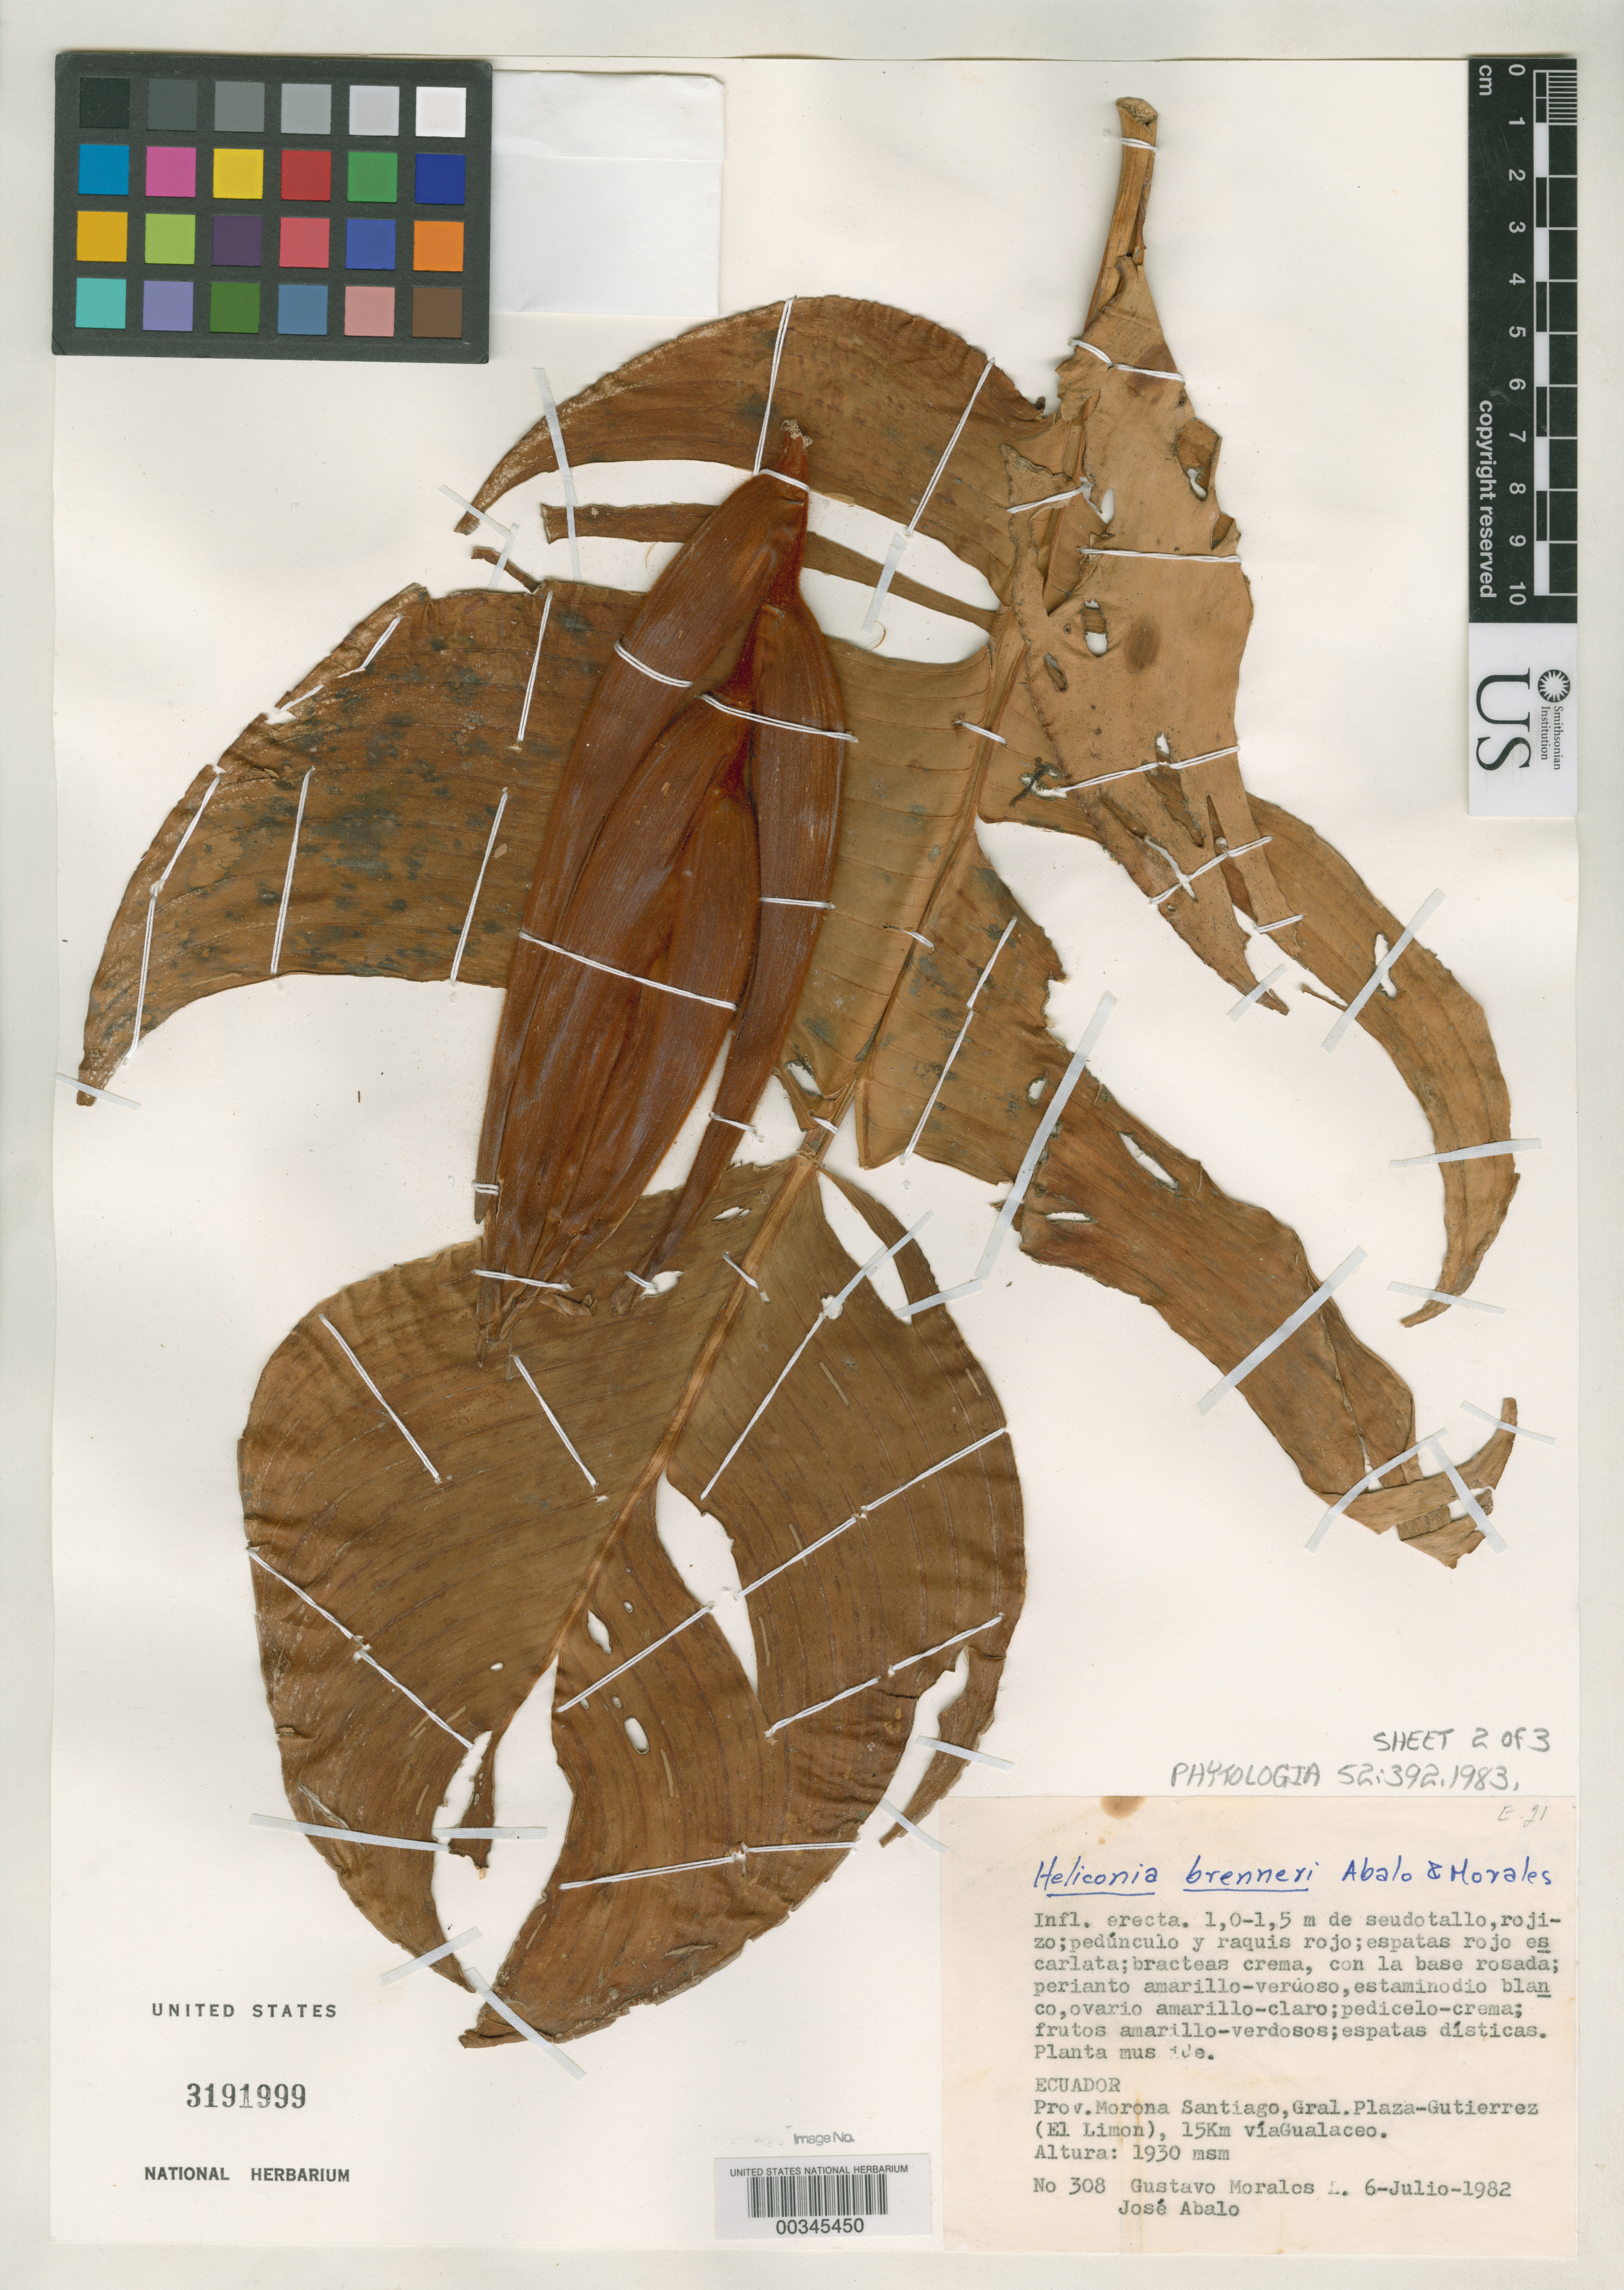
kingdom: Plantae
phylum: Tracheophyta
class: Liliopsida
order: Zingiberales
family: Heliconiaceae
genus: Heliconia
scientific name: Heliconia brenneri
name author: Abalo & G. Morales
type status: Isotype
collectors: G. Morales L. & J. E. Abalo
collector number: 308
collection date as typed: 06 Jul 1982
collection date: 1982-07-06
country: Ecuador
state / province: Morona-Santiago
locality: Gral. Plaza - Gutierrez (El Limon), 15 km via Gualaceo.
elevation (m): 1930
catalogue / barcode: US 3191999